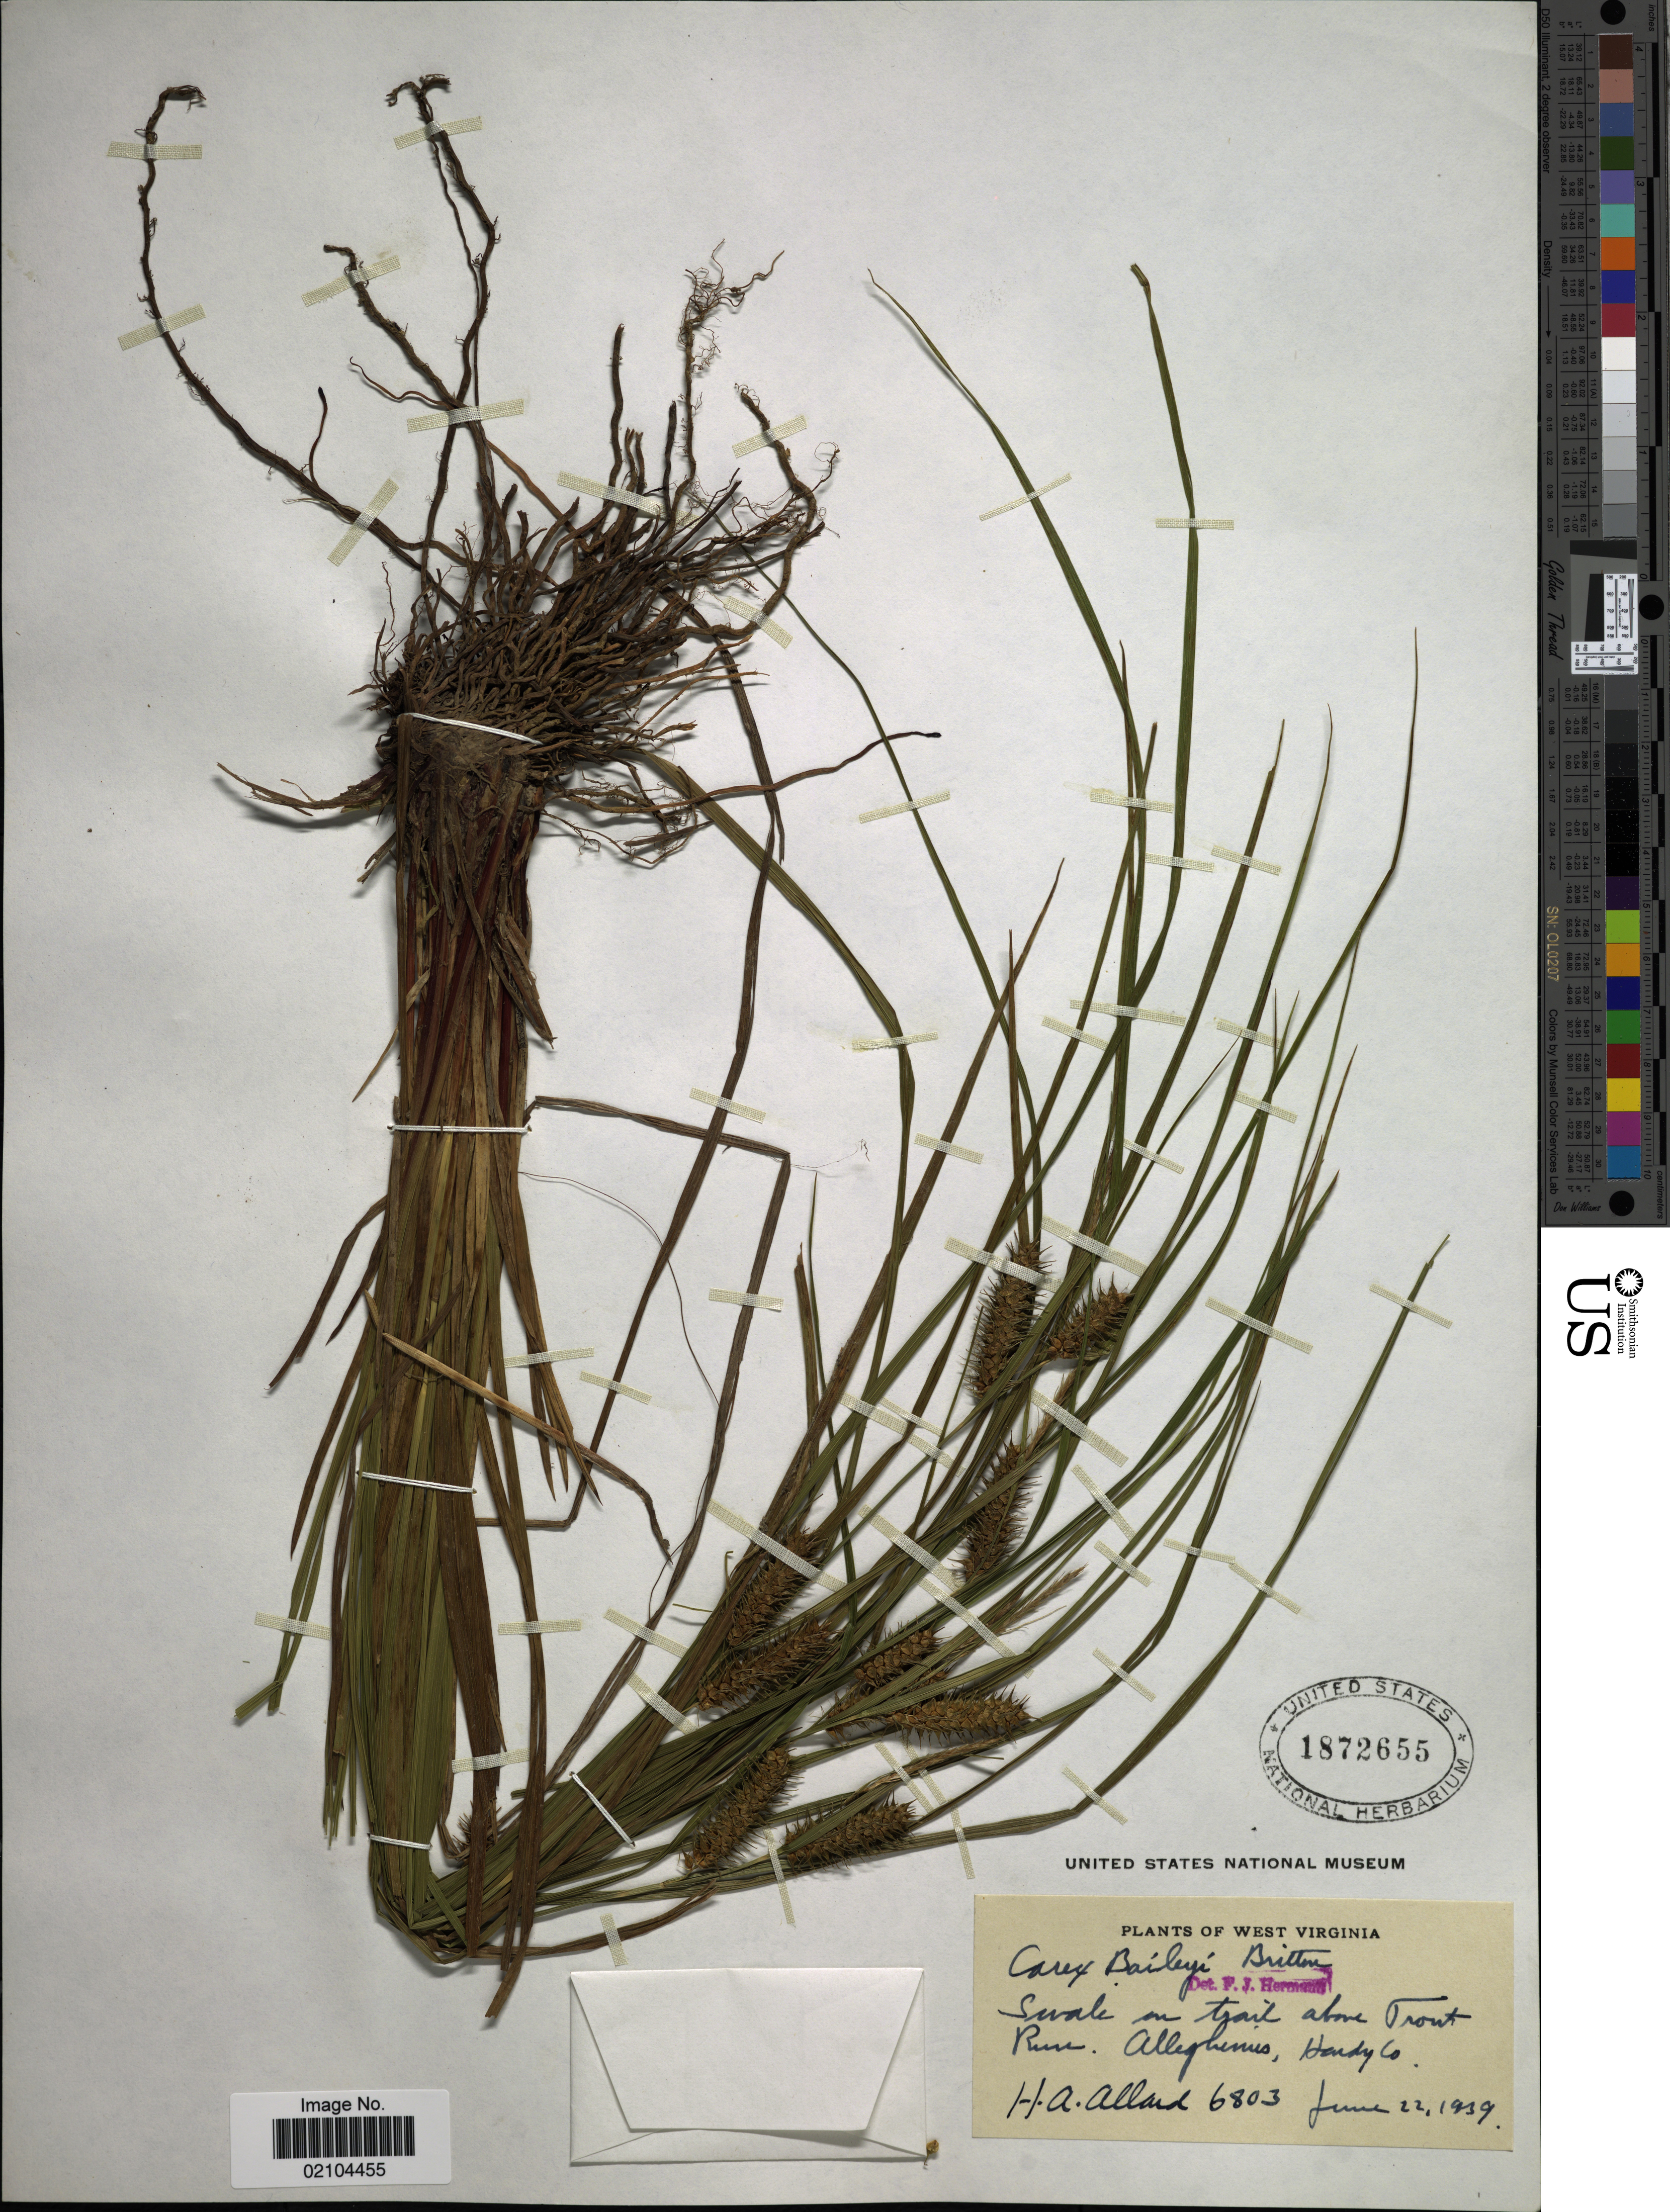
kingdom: Plantae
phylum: Tracheophyta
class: Liliopsida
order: Poales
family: Cyperaceae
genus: Carex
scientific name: Carex baileyi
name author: Britton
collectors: H. A. Allard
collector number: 6803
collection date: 1939-06-22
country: United States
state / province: West Virginia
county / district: Hardy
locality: Swale on trail above Trout Run, Alleghenies, Hardy Co.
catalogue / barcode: US 1872655